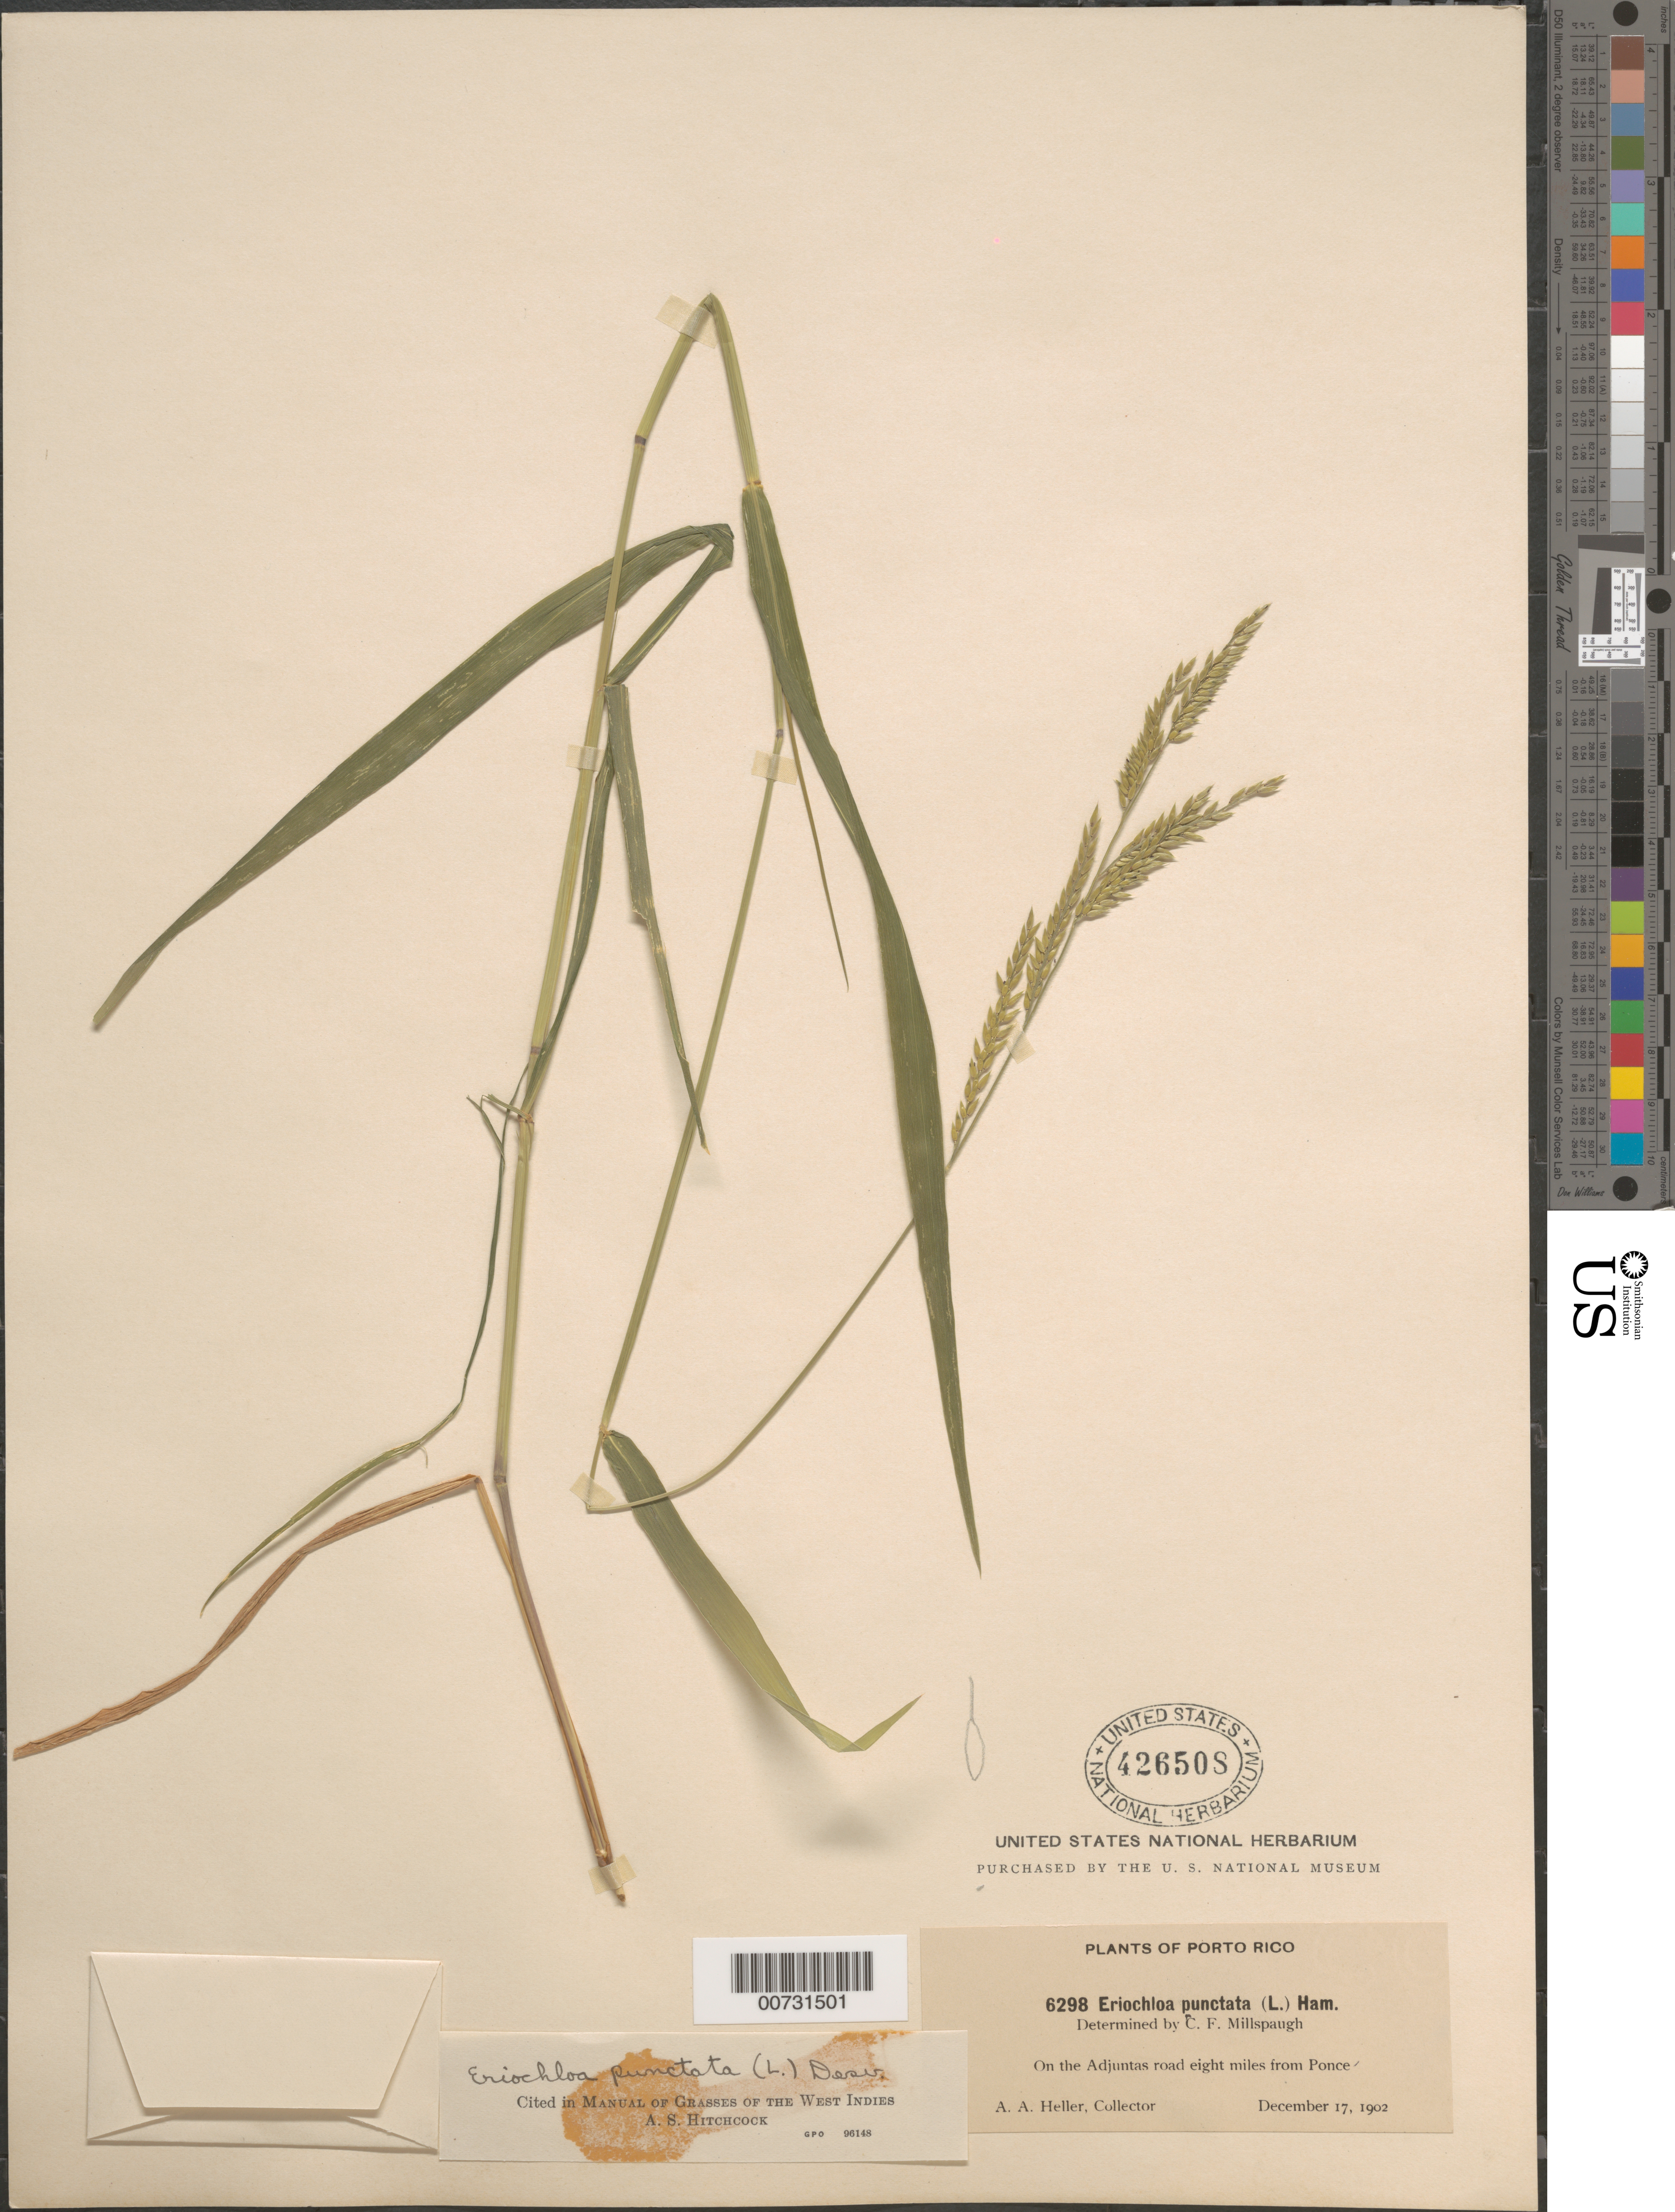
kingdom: Plantae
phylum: Tracheophyta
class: Liliopsida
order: Poales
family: Poaceae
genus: Eriochloa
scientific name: Eriochloa punctata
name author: (L.) Desv. ex Ham.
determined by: Hitchcock, Albert S.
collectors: A. A. Heller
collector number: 6298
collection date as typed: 17 Dec 1902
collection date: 1902-12-17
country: Puerto Rico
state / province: Adjuntas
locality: Adjuntas Road, 8 mi from Ponce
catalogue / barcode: US 426508